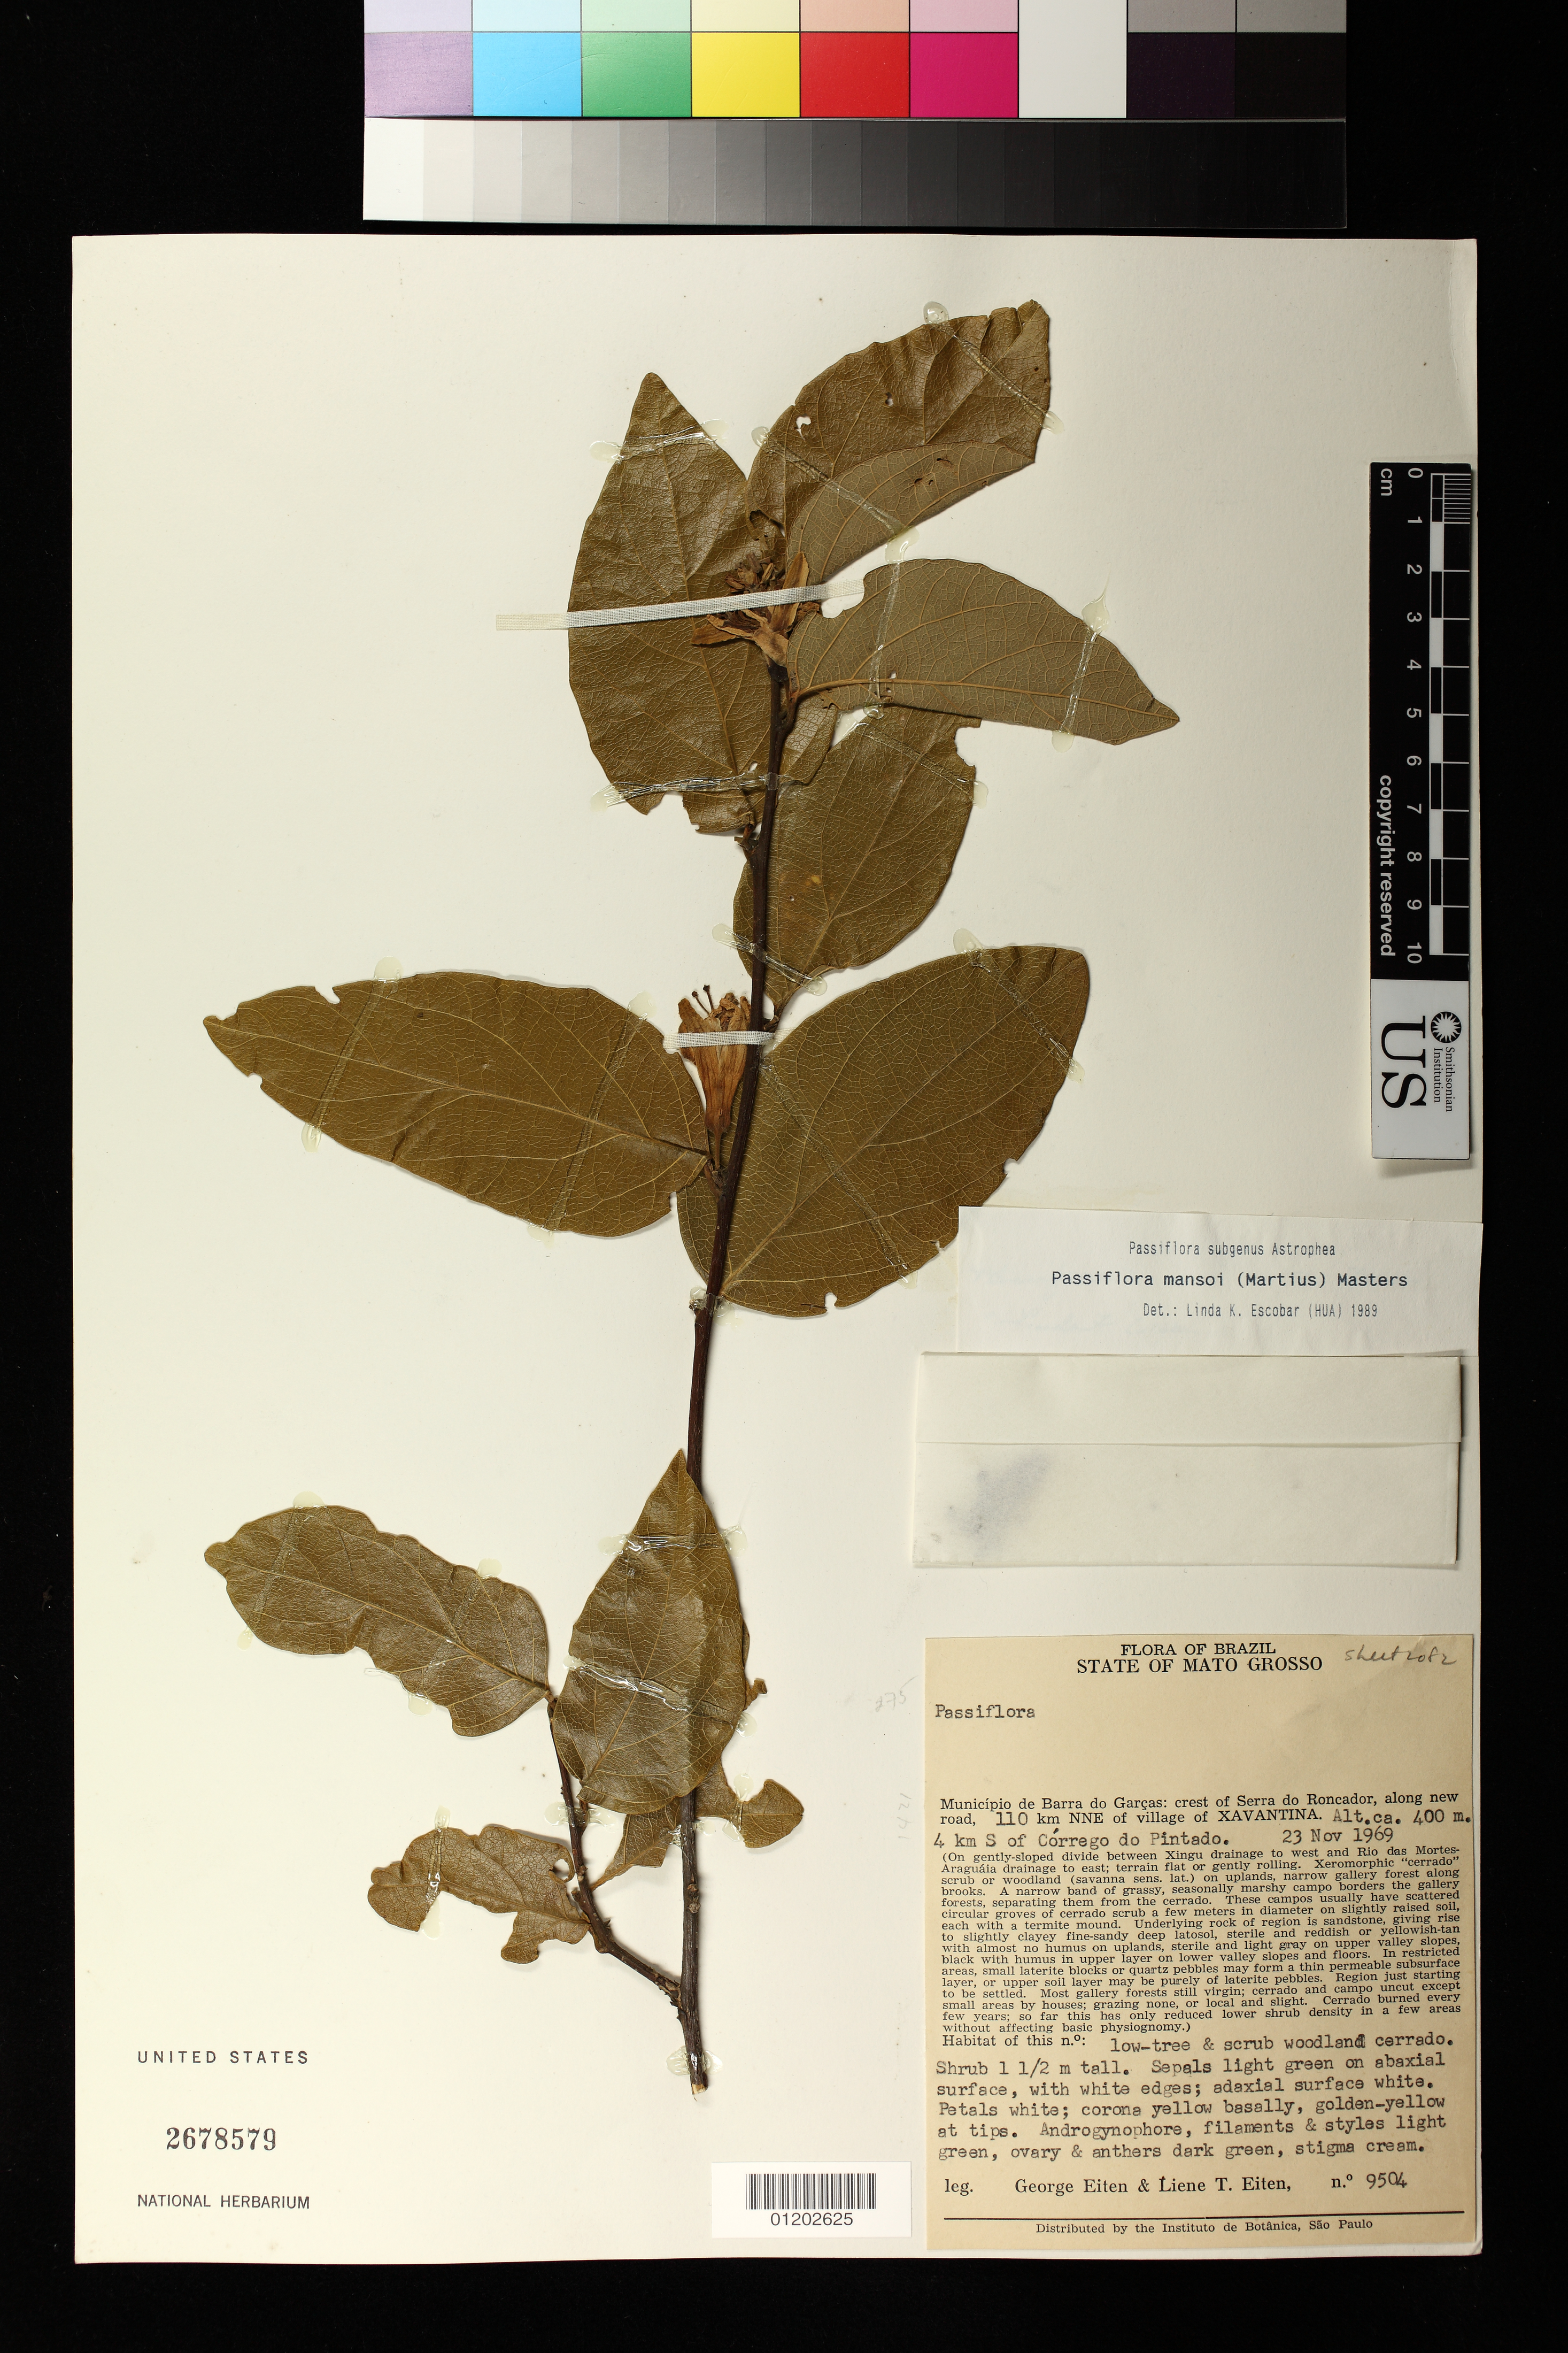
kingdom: Plantae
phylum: Tracheophyta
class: Magnoliopsida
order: Malpighiales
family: Passifloraceae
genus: Passiflora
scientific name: Passiflora mansoi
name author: (Mart.) Mast.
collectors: G. Eiten & L. T. Eiten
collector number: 9504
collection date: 1969-11-23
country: Brazil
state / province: Mato Grosso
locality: crest of Serra do Roncador, along new road, 110 km NNE of village of XAVANTINA. 4 km S of Corrego do Pintado. Barra do Garças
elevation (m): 400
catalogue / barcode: US 2678579